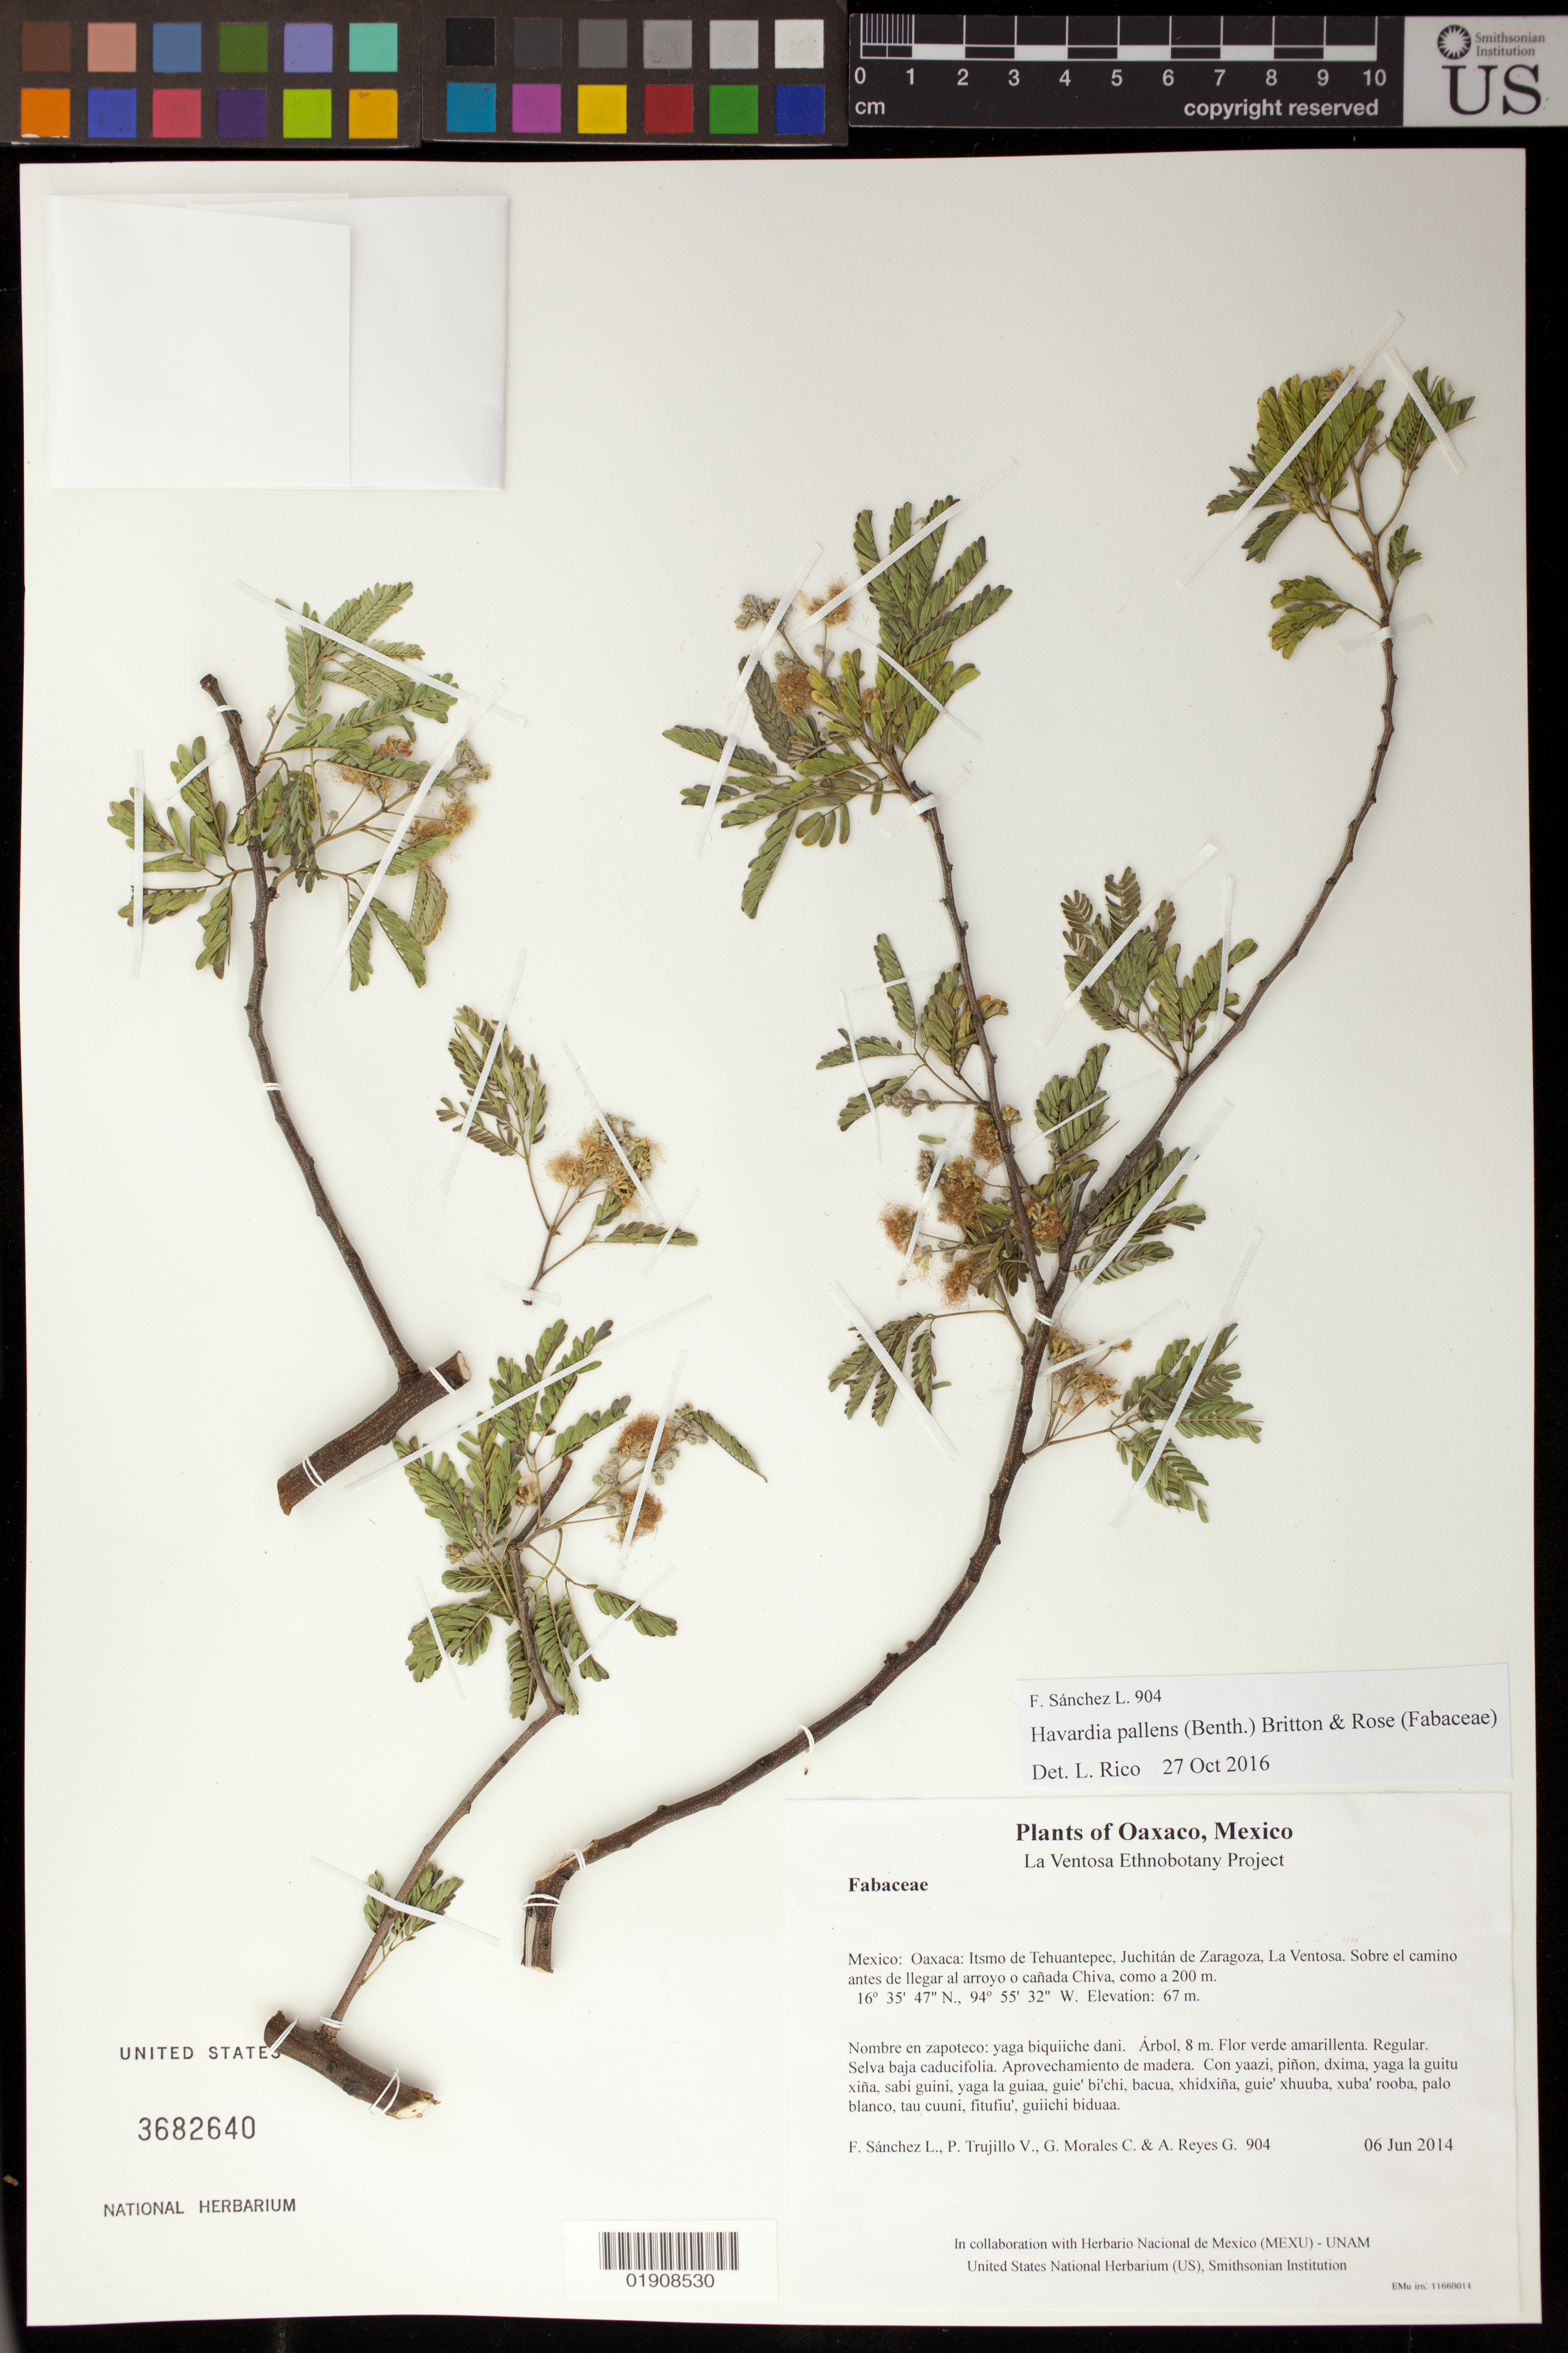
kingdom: Plantae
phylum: Tracheophyta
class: Magnoliopsida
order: Fabales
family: Fabaceae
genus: Havardia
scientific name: Havardia pallens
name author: (Benth.) Britton & Rose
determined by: Rico, L.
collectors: F. Sánchez L., P. Trujillo V., G. Morales C. & A. Reyes G.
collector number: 904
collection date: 2014-06-06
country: Mexico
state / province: Oaxaca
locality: Itsmo de Tehuantepec, Juchitán de Zaragoza, La Ventosa. Sobre el camino antes de llegar al arroyo o cañada Chiva, como a 200 m.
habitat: Selva baja caducifolia. Aprovechamiento de madera.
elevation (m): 67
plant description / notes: JEBOT, MEXU, SERO; Yaga. 8 m. Guie' naga' naguchi ga. Nuu.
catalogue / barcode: US 3682640